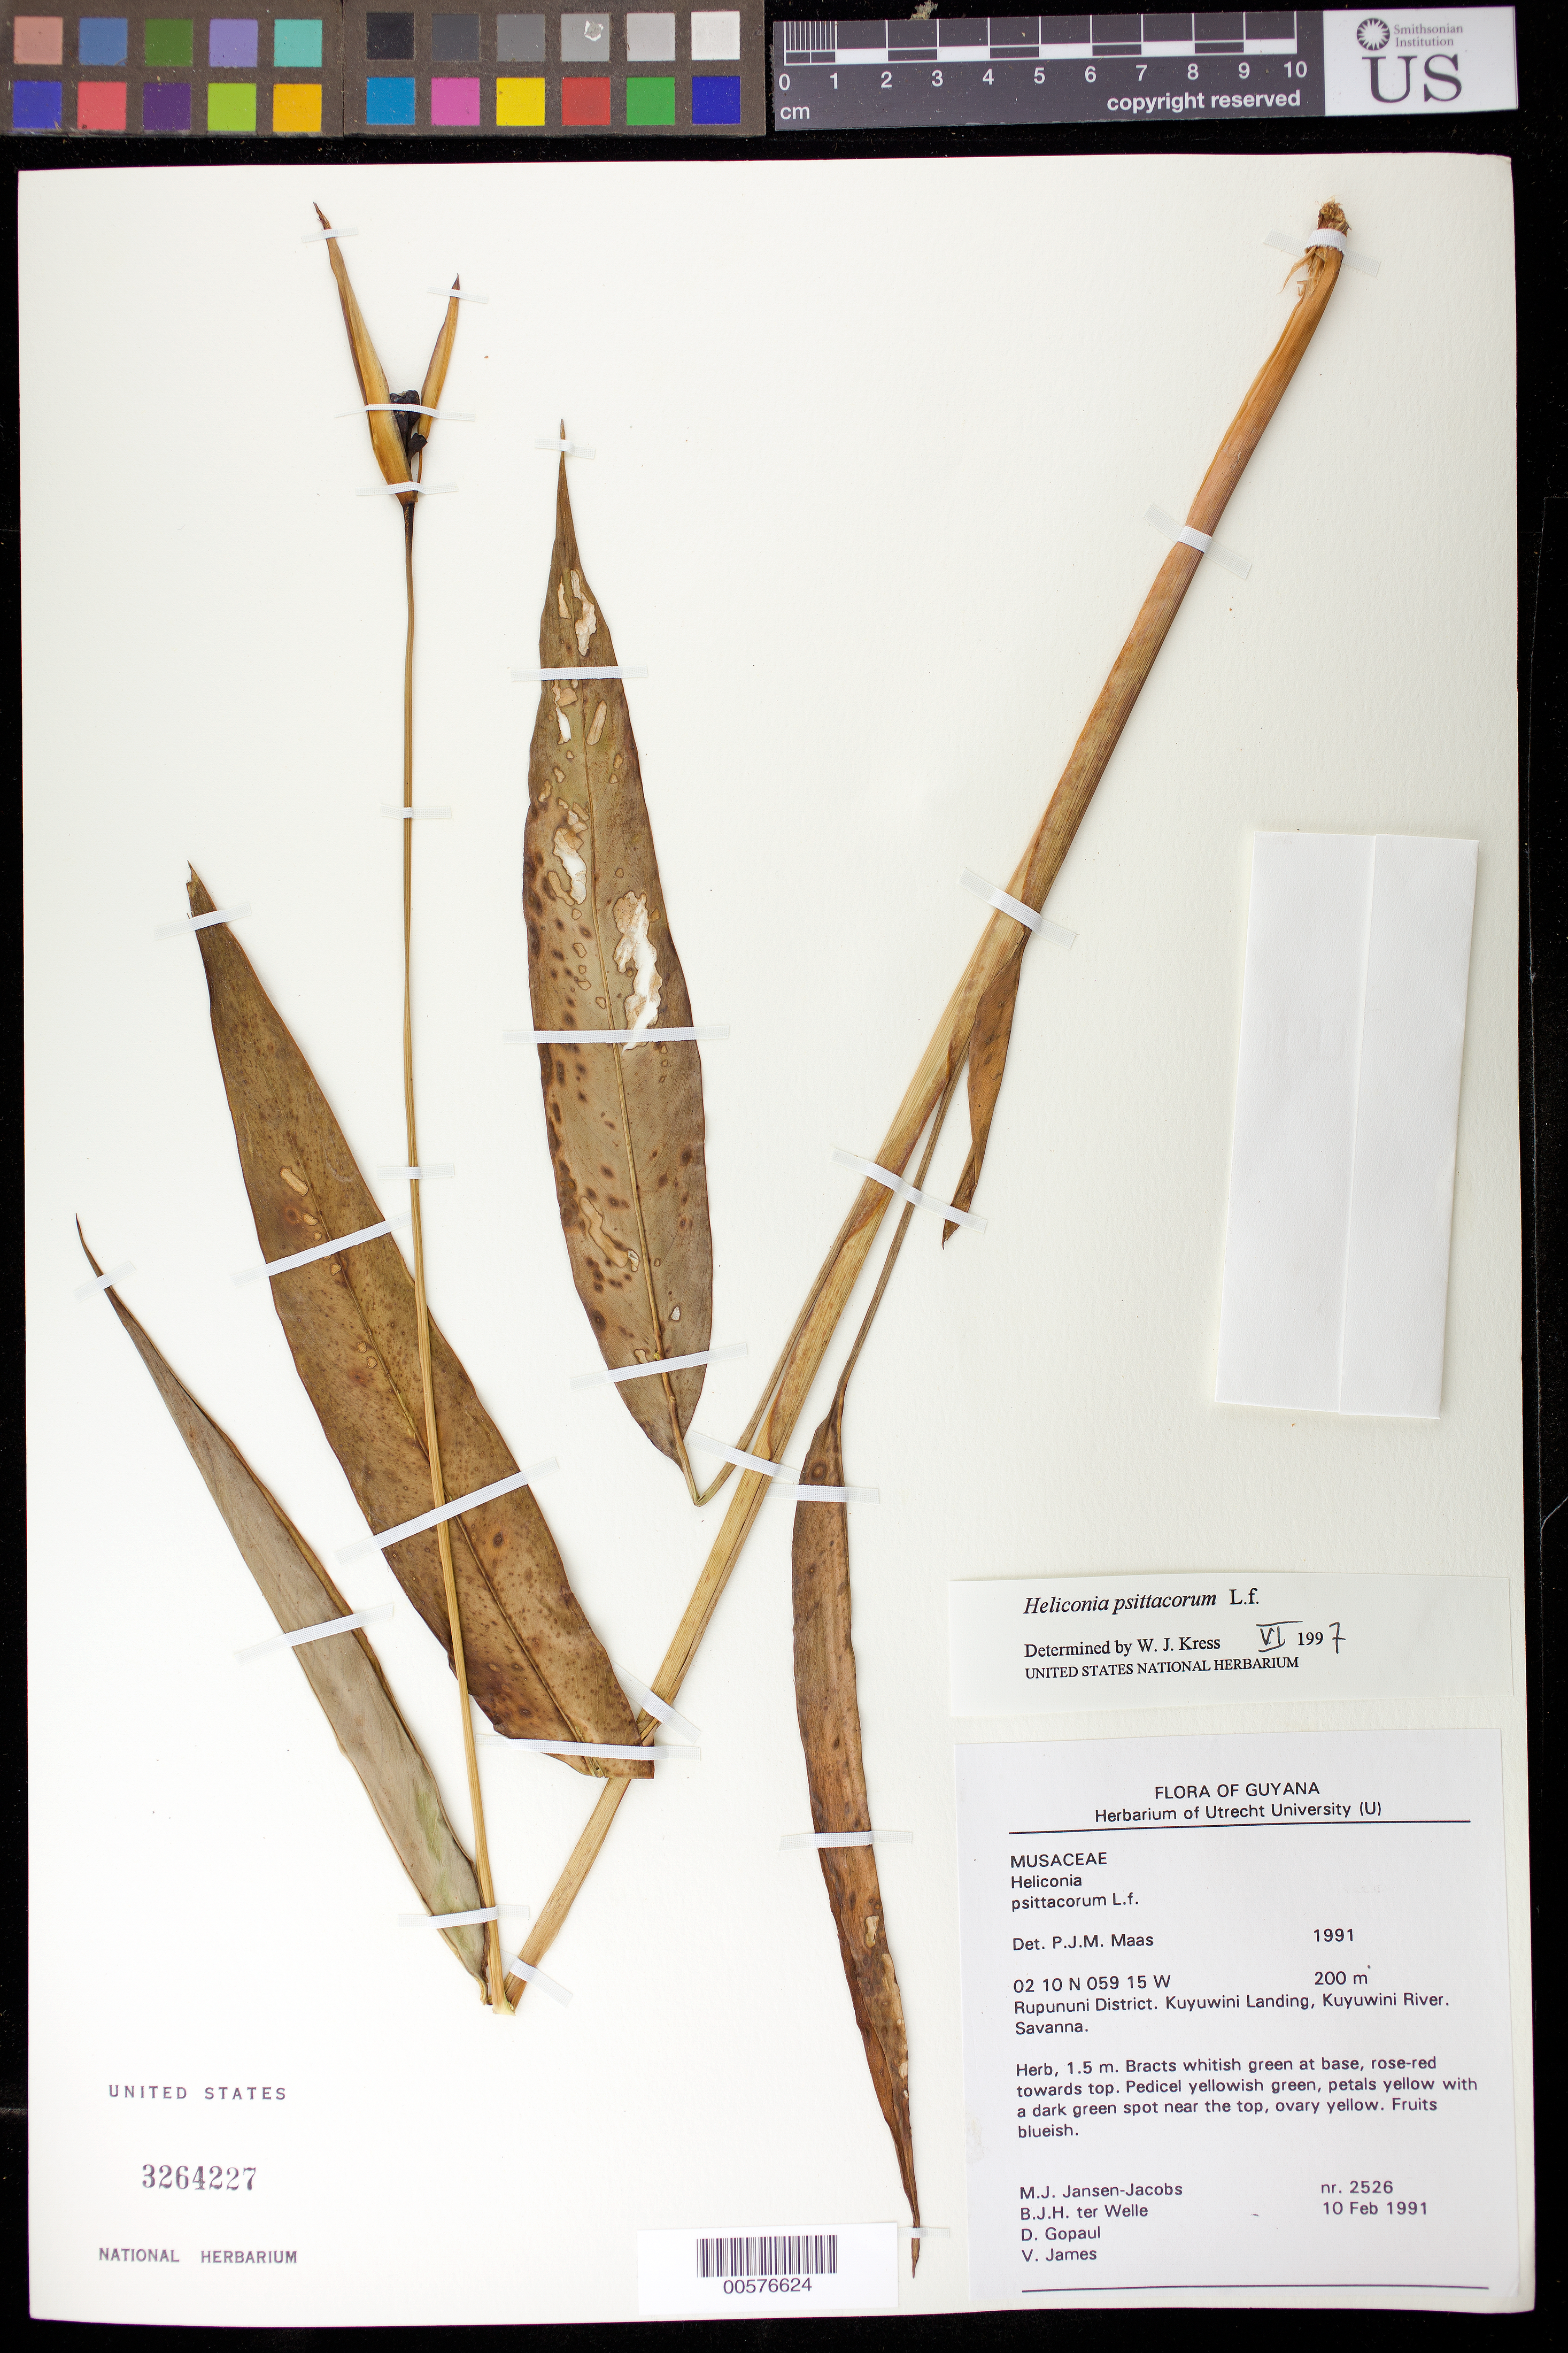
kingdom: Plantae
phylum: Tracheophyta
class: Liliopsida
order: Zingiberales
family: Heliconiaceae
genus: Heliconia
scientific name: Heliconia psittacorum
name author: L. f.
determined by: Kress, W. J., (US), Smithsonian Institution - National Museum of Natural History (UNITED STATES)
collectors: M. J. Jansen-Jacobs, B. Welle, D. Gopaul & V. James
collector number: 2526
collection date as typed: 10-Feb-91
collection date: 1991-02-10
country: Guyana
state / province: U. Takutu-U. Essequibo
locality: Kuyuwini Landing, Kuyuwini River, Rupununi District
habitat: Savanna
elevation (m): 200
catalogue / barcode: US 3264227